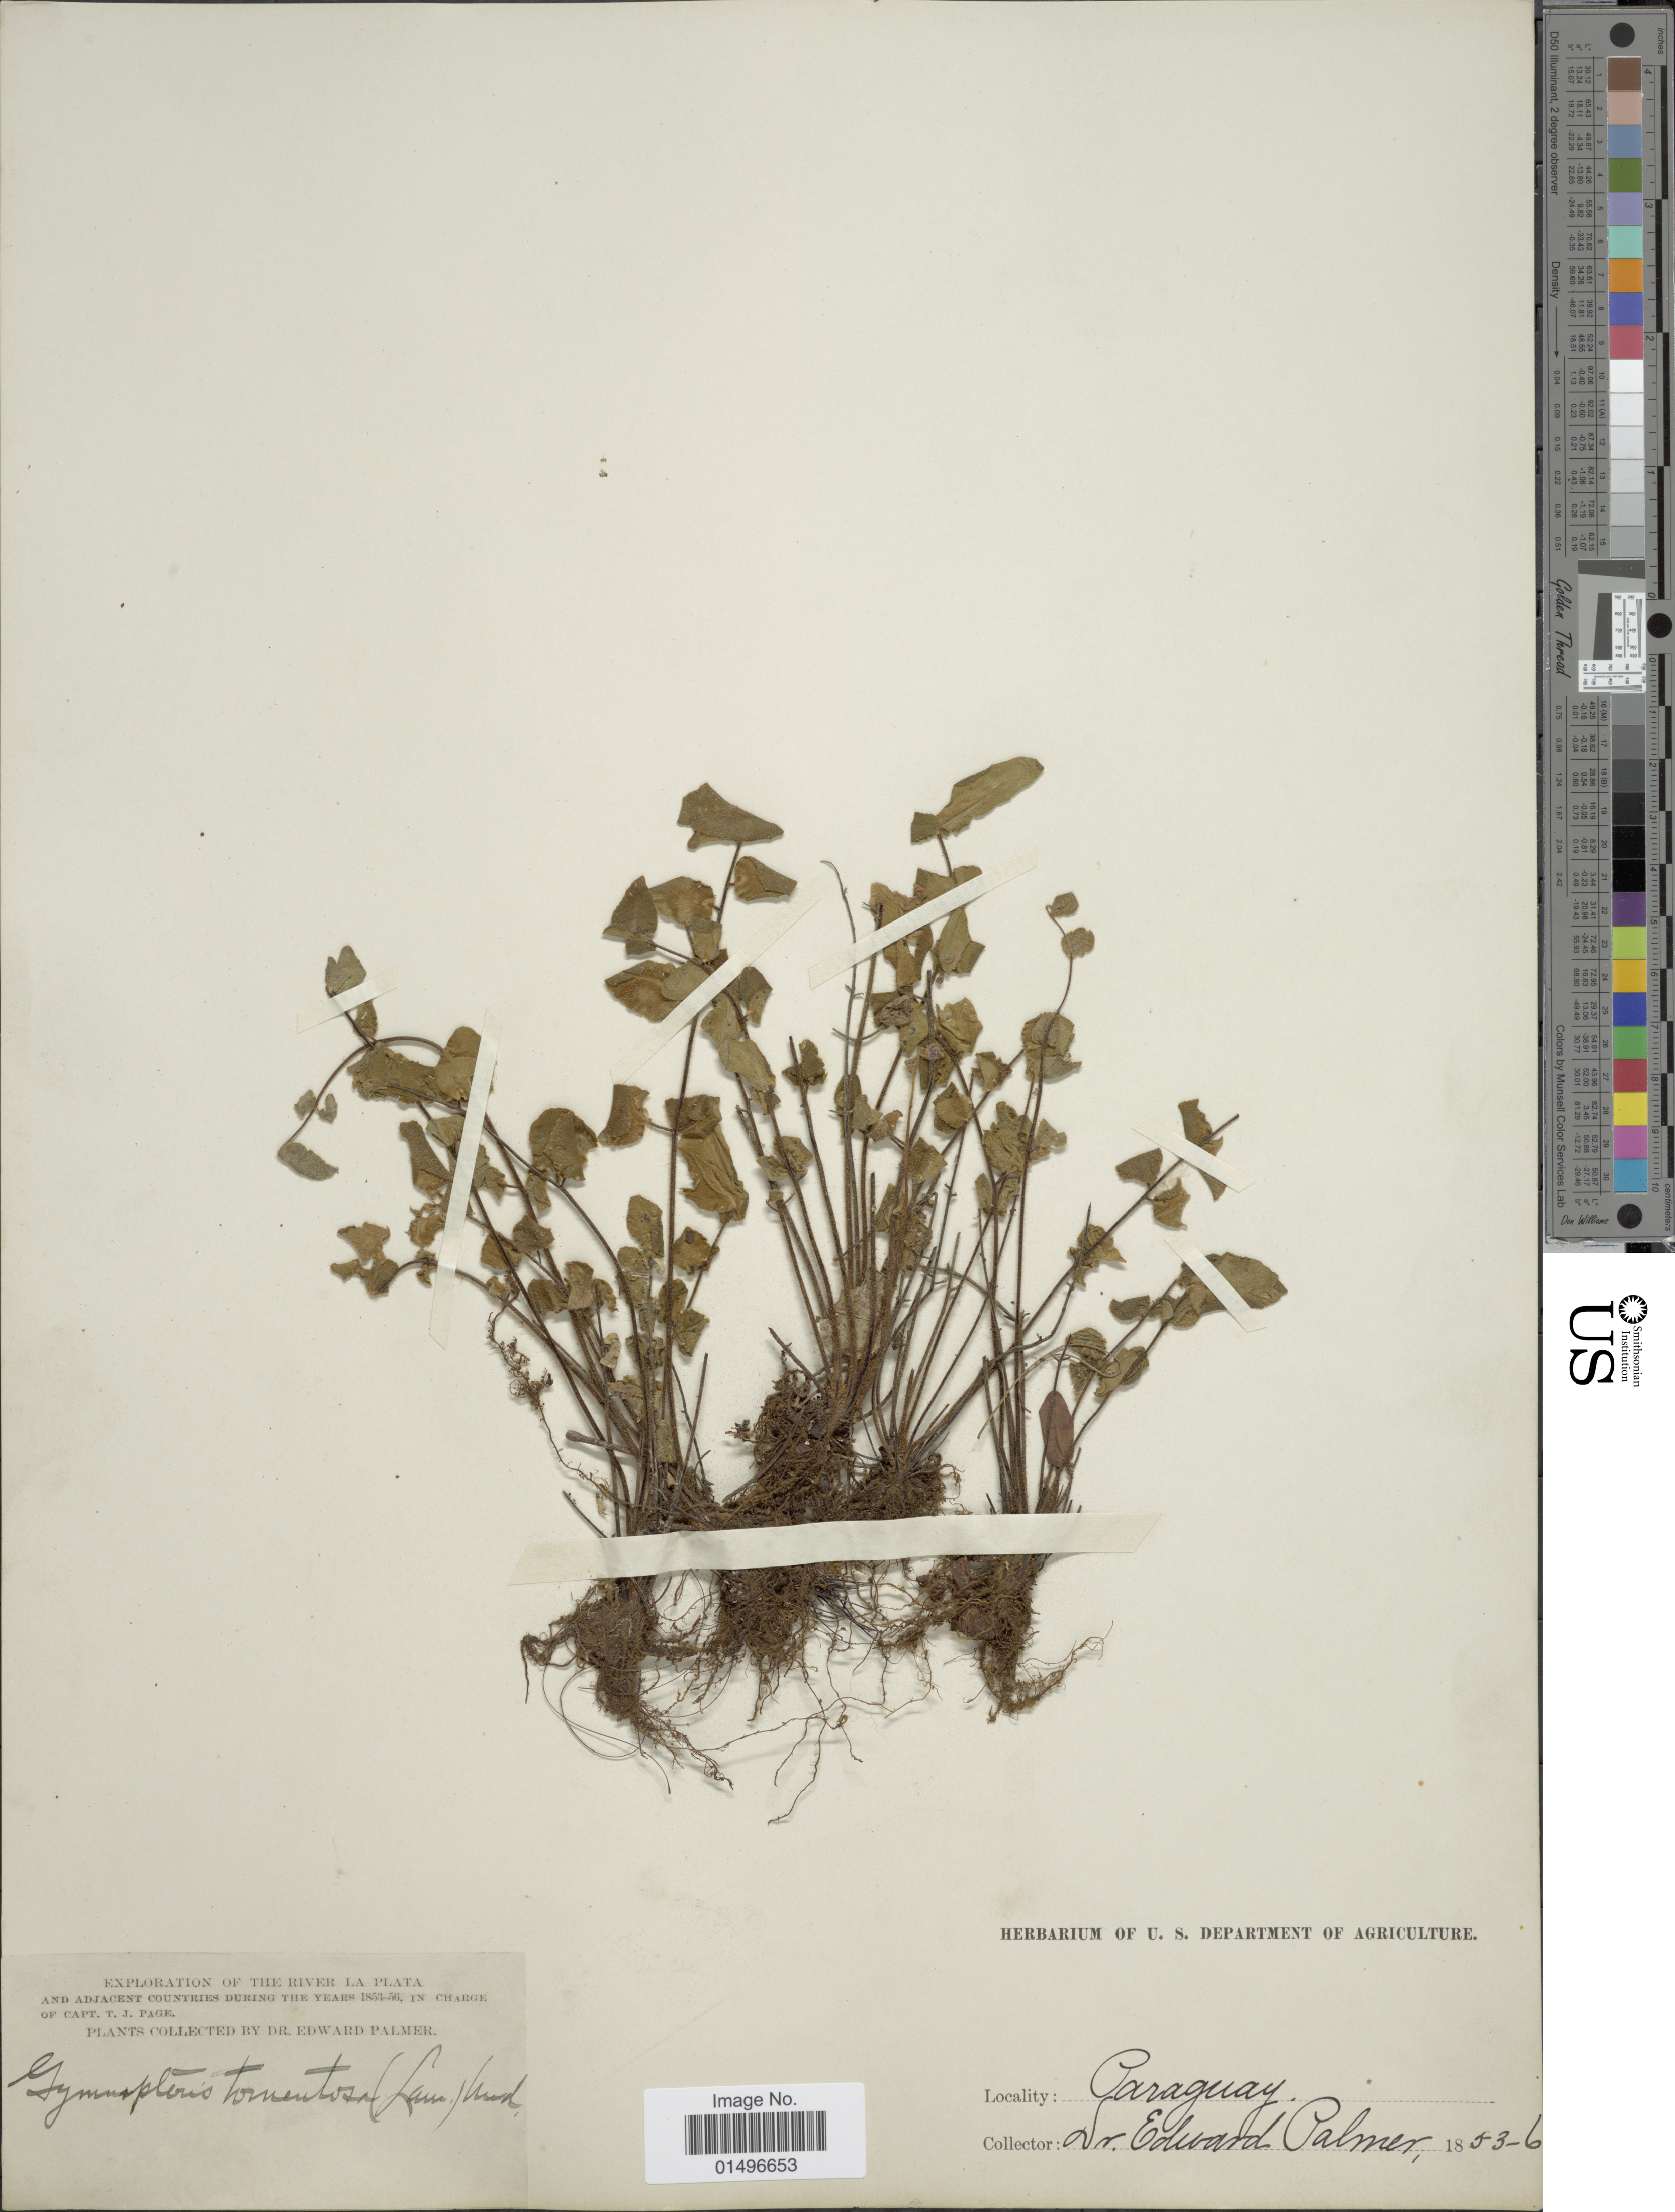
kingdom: Plantae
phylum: Tracheophyta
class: Polypodiopsida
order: Polypodiales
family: Pteridaceae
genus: Hemionitis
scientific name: Hemionitis tomentosa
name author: (Lam.) Raddi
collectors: E. Palmer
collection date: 1853/1856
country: Paraguay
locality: Paraguay, River La Plata.